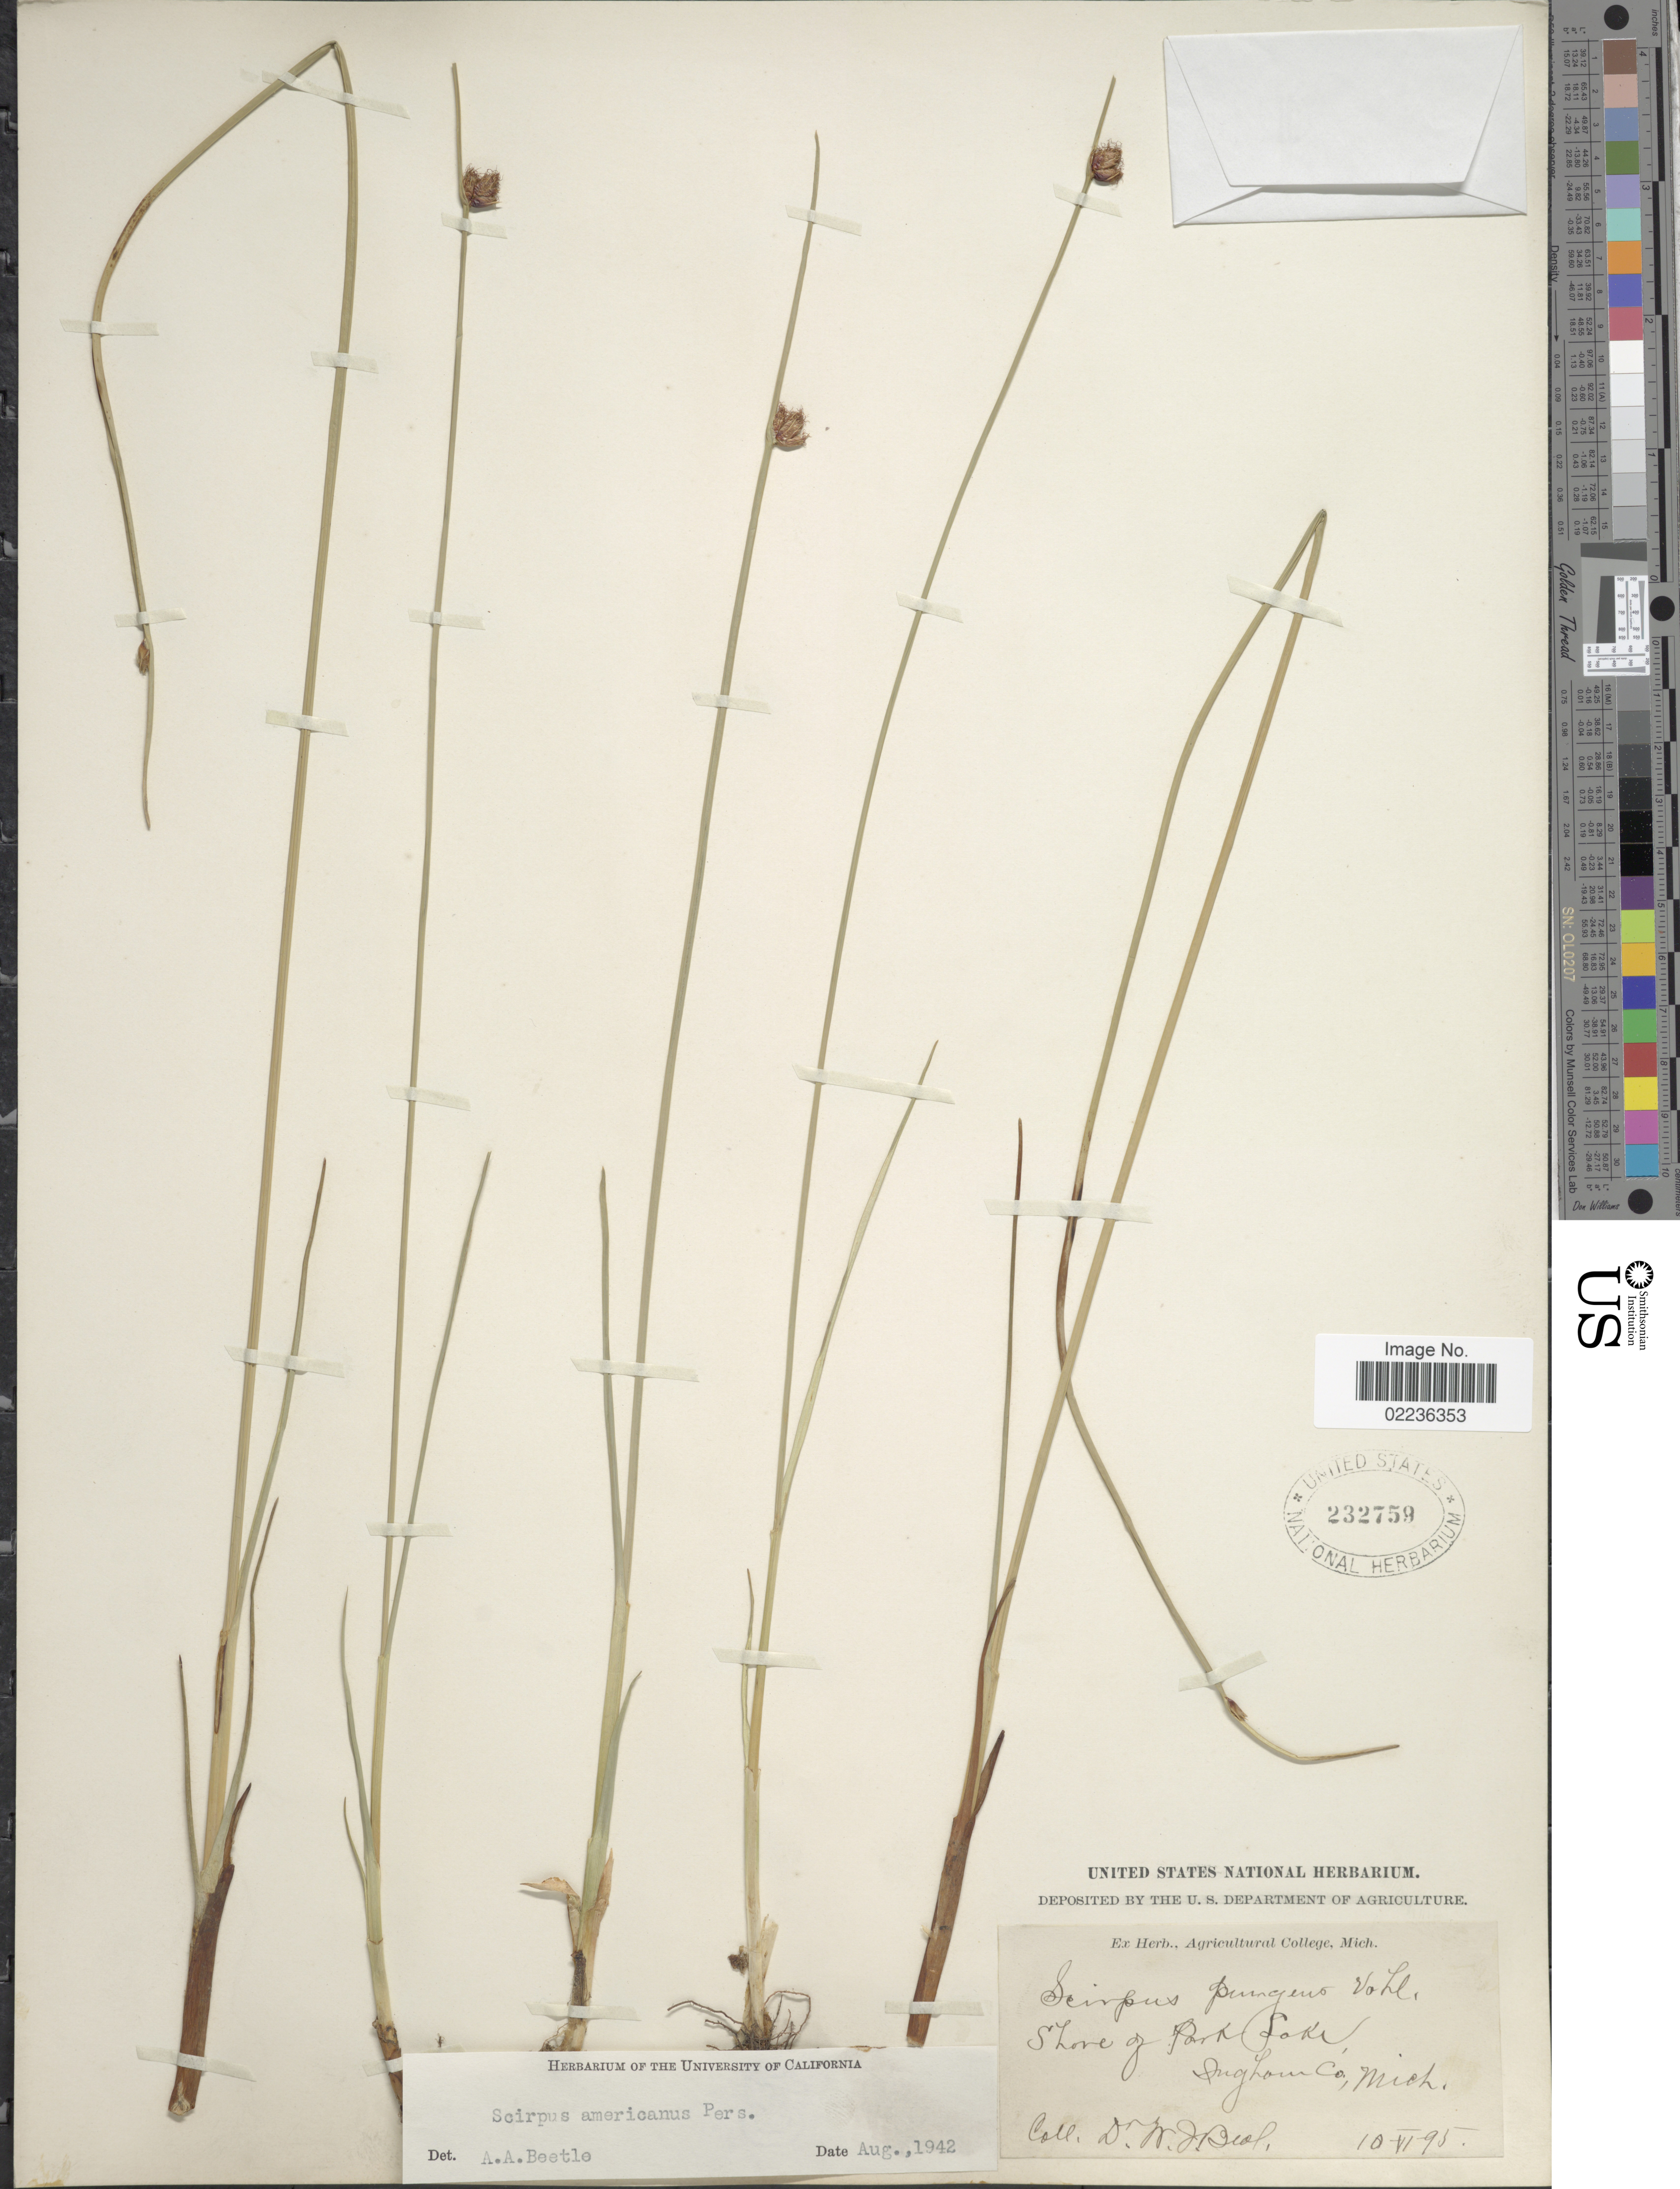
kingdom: Plantae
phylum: Tracheophyta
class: Liliopsida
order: Poales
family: Cyperaceae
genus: Schoenoplectus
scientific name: Schoenoplectus pungens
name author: (Vahl) Palla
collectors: W. J. Beal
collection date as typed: Transcribed d/m/y: 10/6/95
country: United States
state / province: Michigan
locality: Shore of Park Lake, Ingham Co., Mich.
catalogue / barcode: US 232759